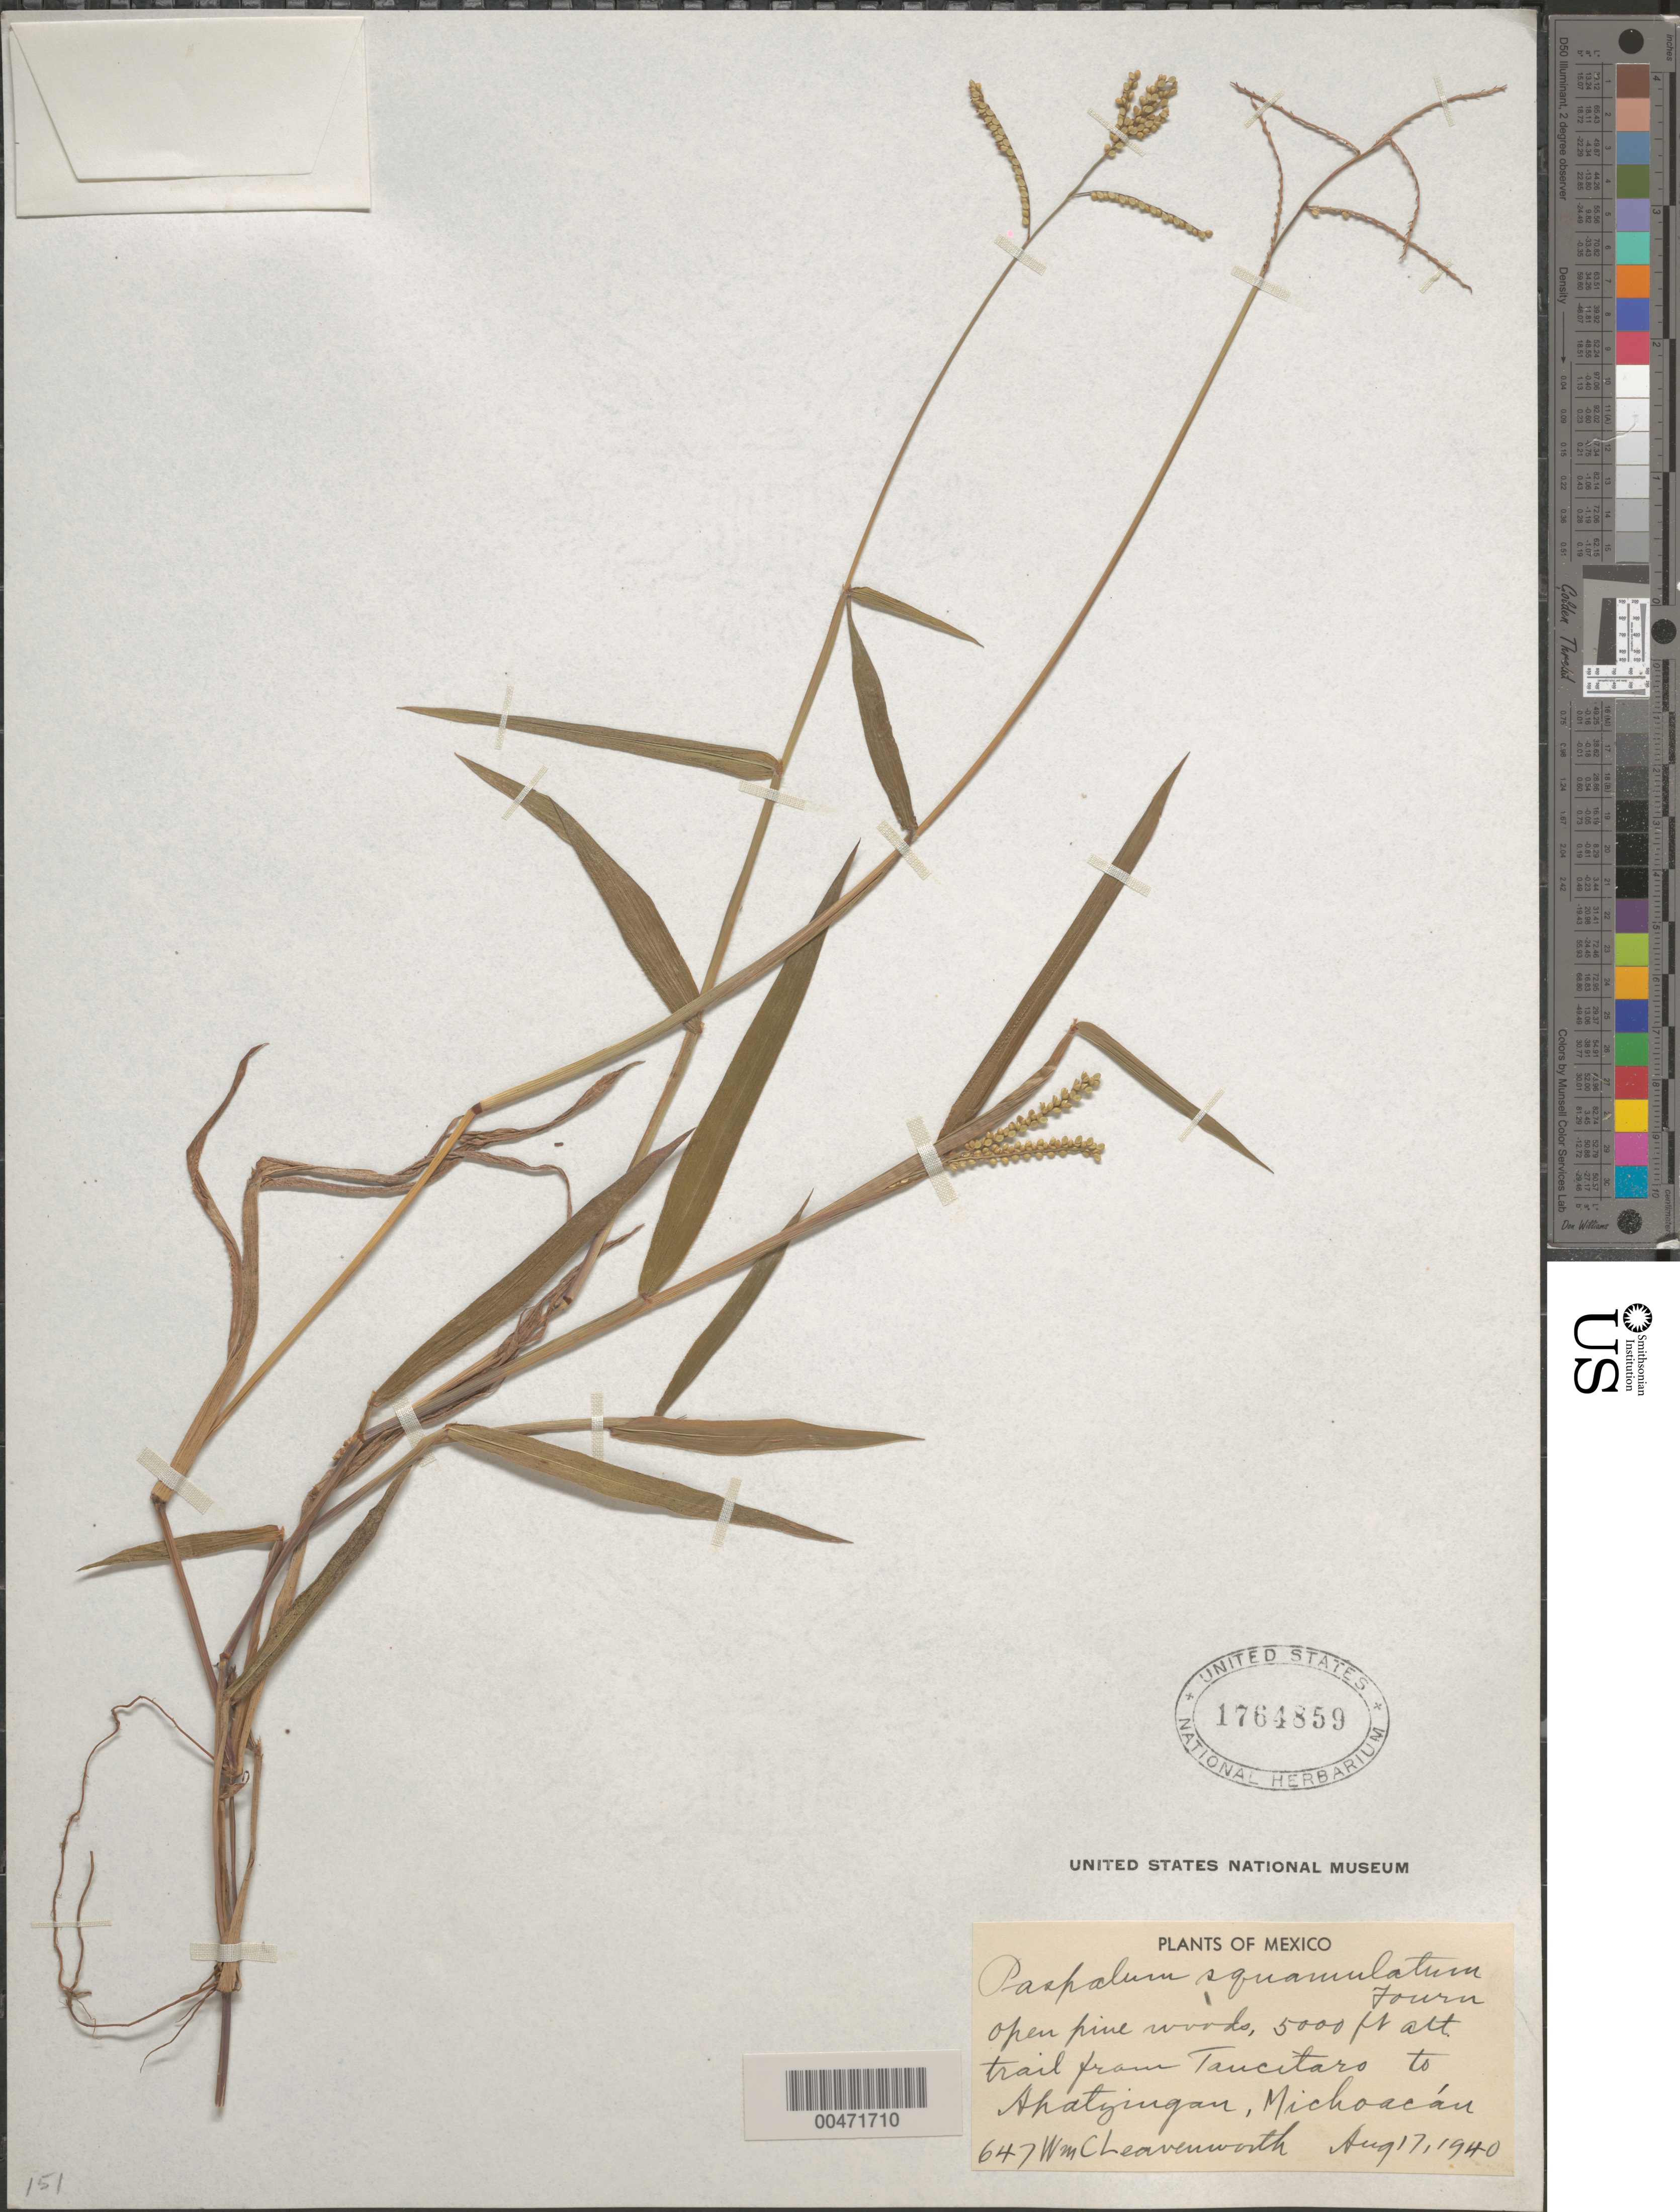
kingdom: Plantae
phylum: Tracheophyta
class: Liliopsida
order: Poales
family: Poaceae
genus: Paspalum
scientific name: Paspalum squamulatum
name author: E. Fourn.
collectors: W. C. Leavenworth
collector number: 647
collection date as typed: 17 Aug 1940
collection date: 1940-08-17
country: Mexico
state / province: Michoacán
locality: Trail from Tancitaro to Apatzingan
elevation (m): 1524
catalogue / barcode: US 1764859